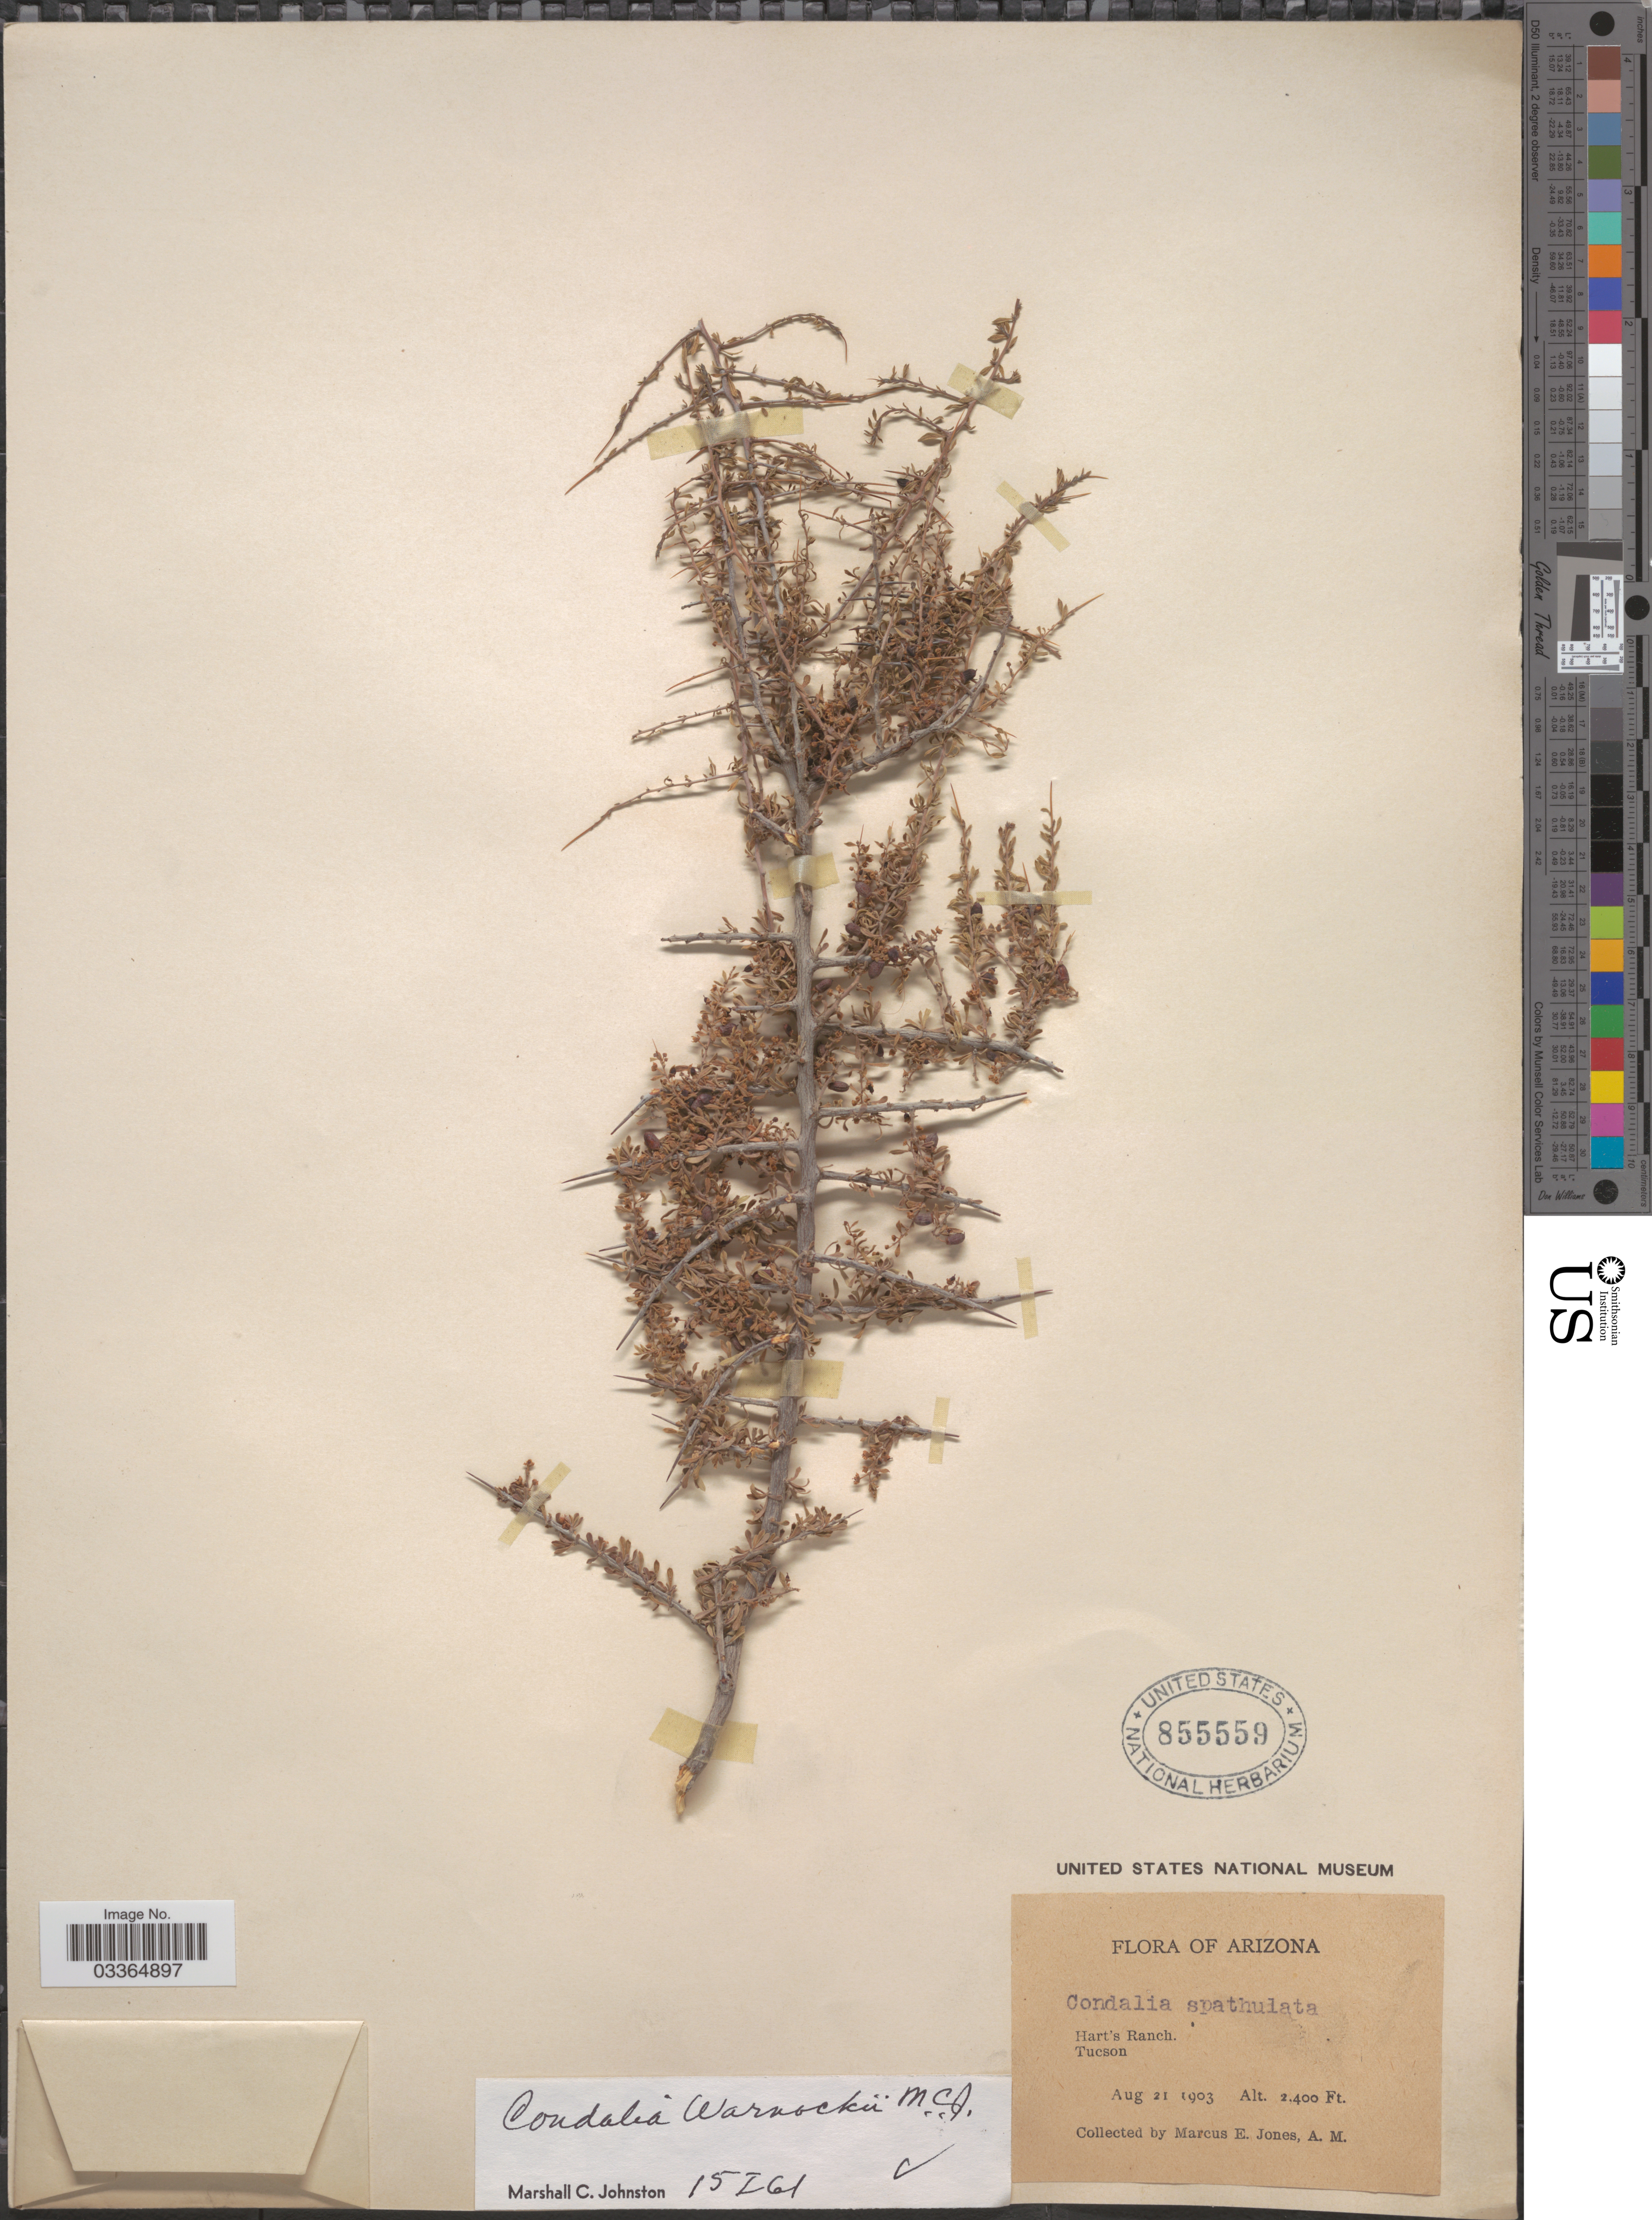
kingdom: Plantae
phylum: Tracheophyta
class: Magnoliopsida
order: Rosales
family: Rhamnaceae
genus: Condalia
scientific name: Condalia warnockii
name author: M.C. Johnst.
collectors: M. E. Jones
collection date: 1903-08-21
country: United States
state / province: Arizona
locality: Hart's Ranch. Tucson.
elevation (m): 732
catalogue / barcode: US 855559